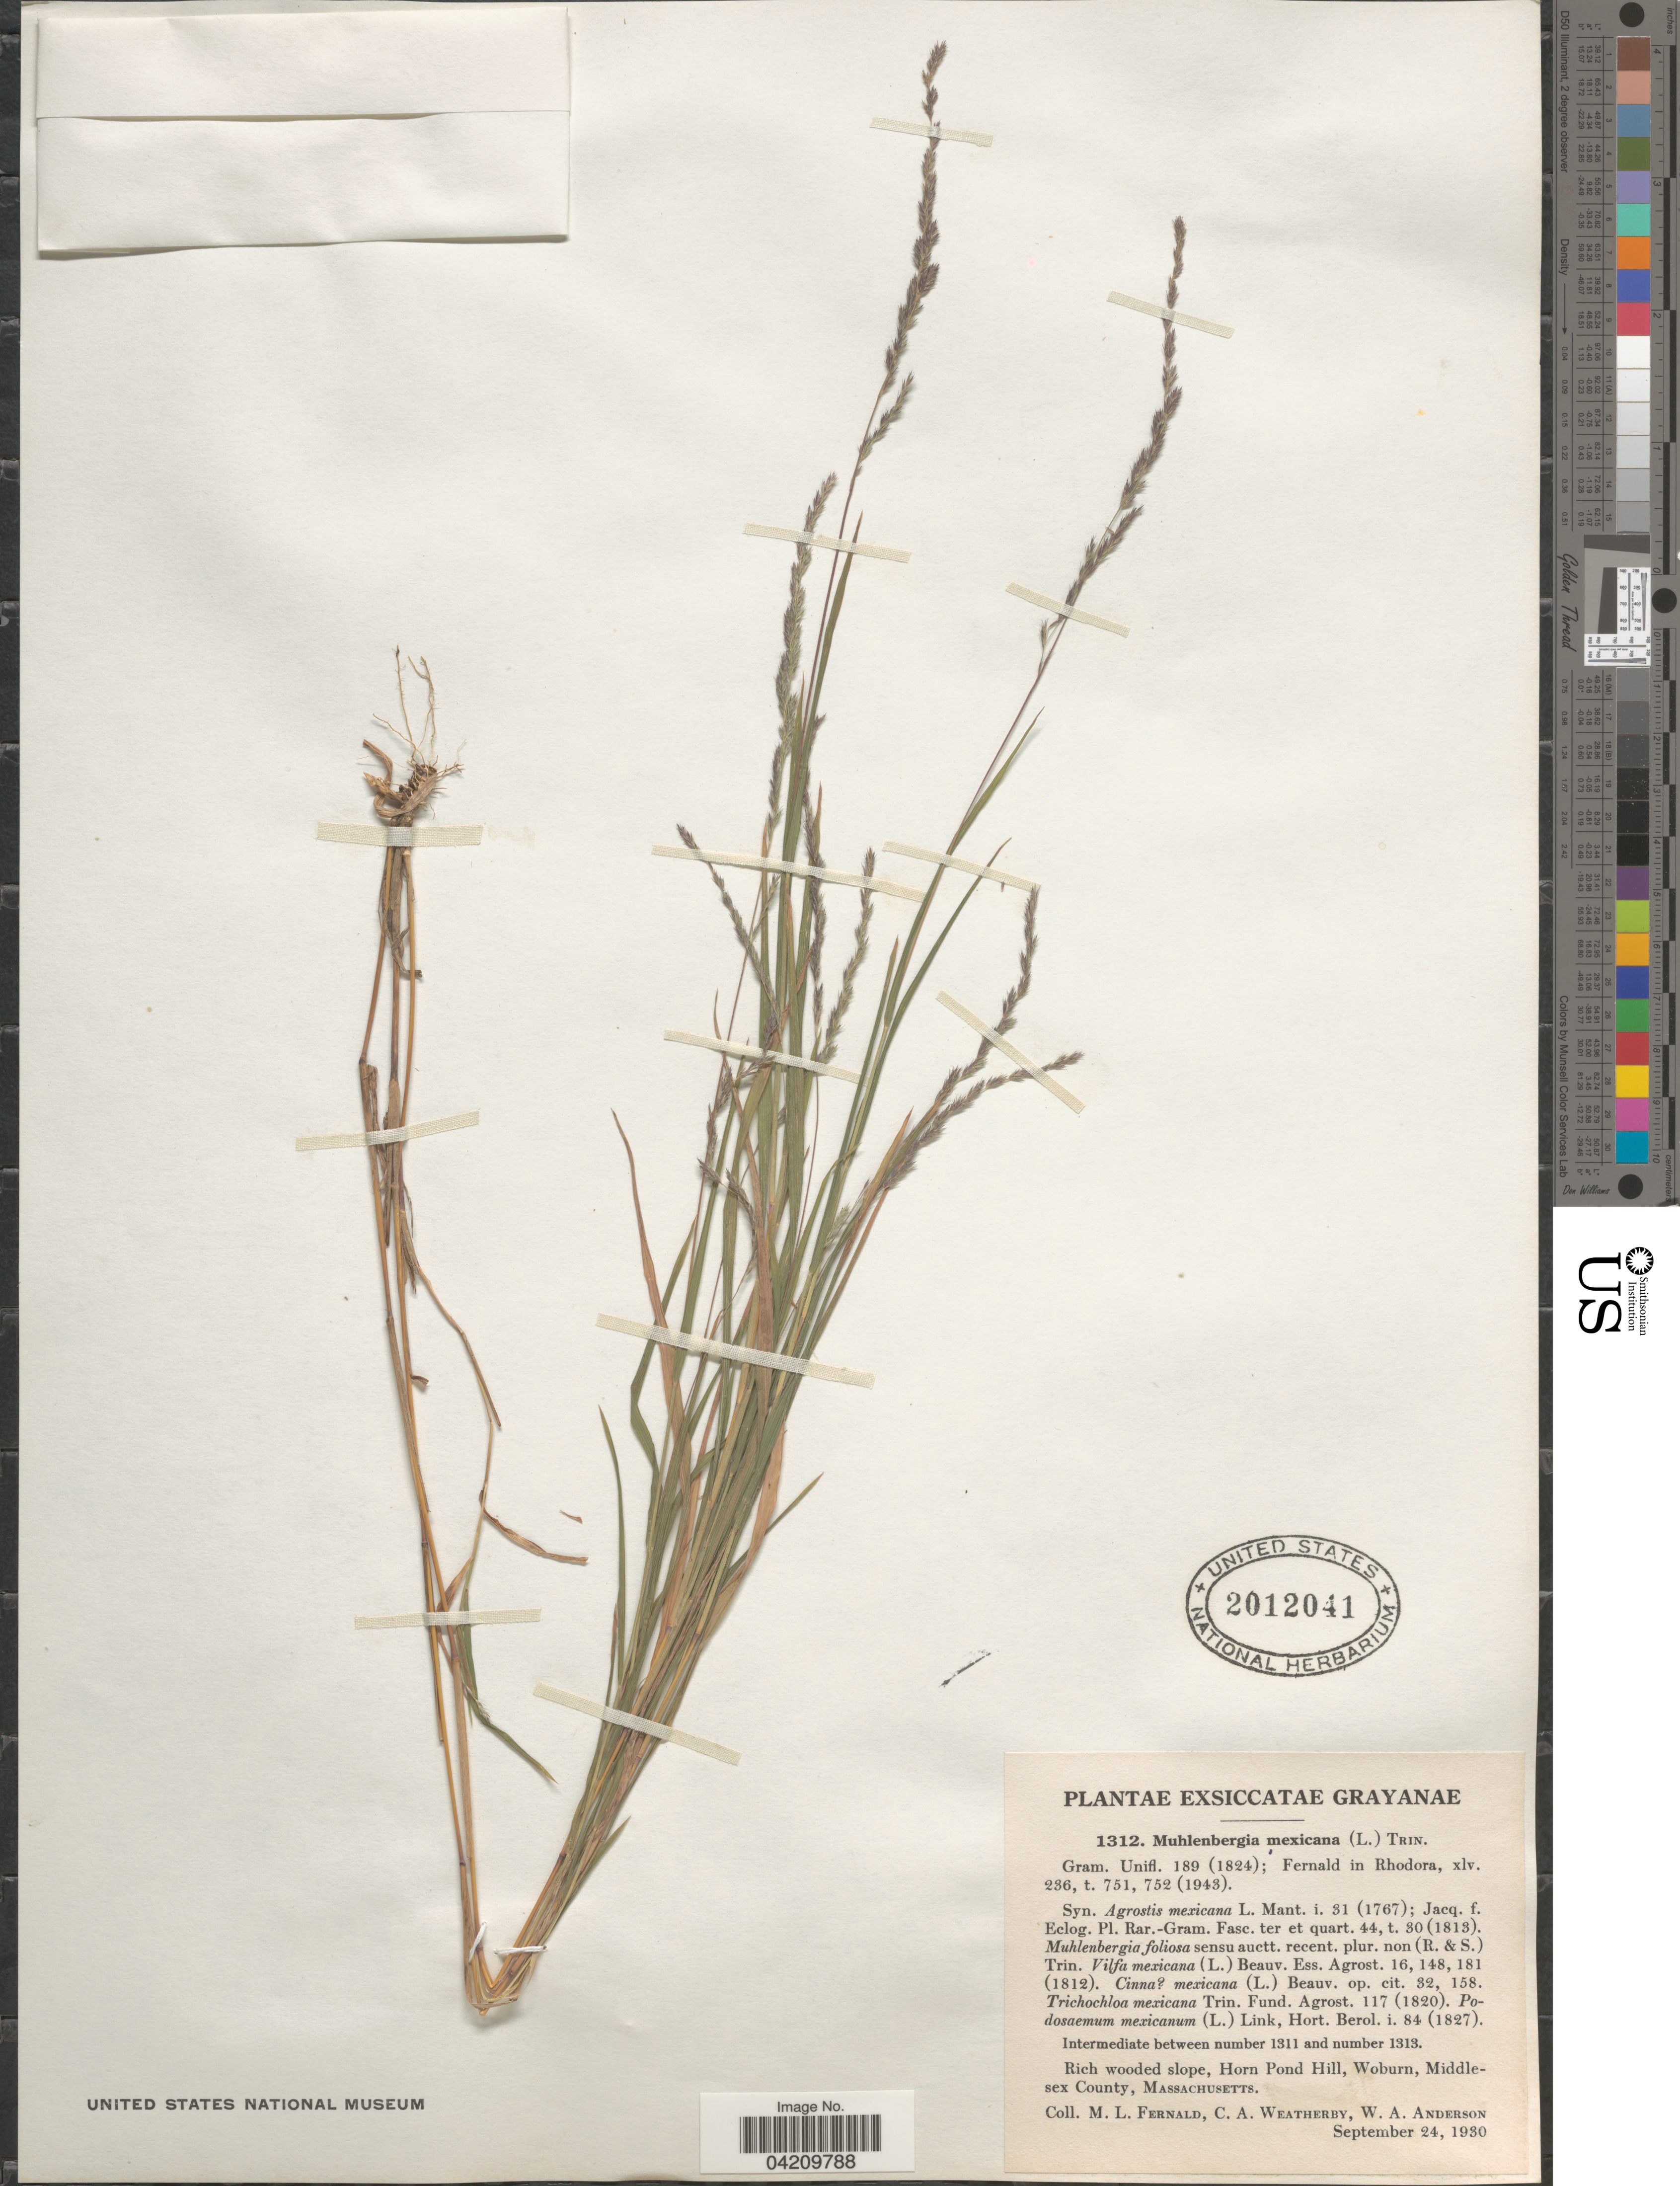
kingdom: Plantae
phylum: Tracheophyta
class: Liliopsida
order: Poales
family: Poaceae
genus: Muhlenbergia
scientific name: Muhlenbergia mexicana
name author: (L.) Trin.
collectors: M. L. Fernald, C. A. Weatherby & W. A. Anderson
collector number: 1312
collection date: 1930-09-24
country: United States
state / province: Massachusetts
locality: Horn Pond Hill, Woburn, Middlesex County.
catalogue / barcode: US 2012041